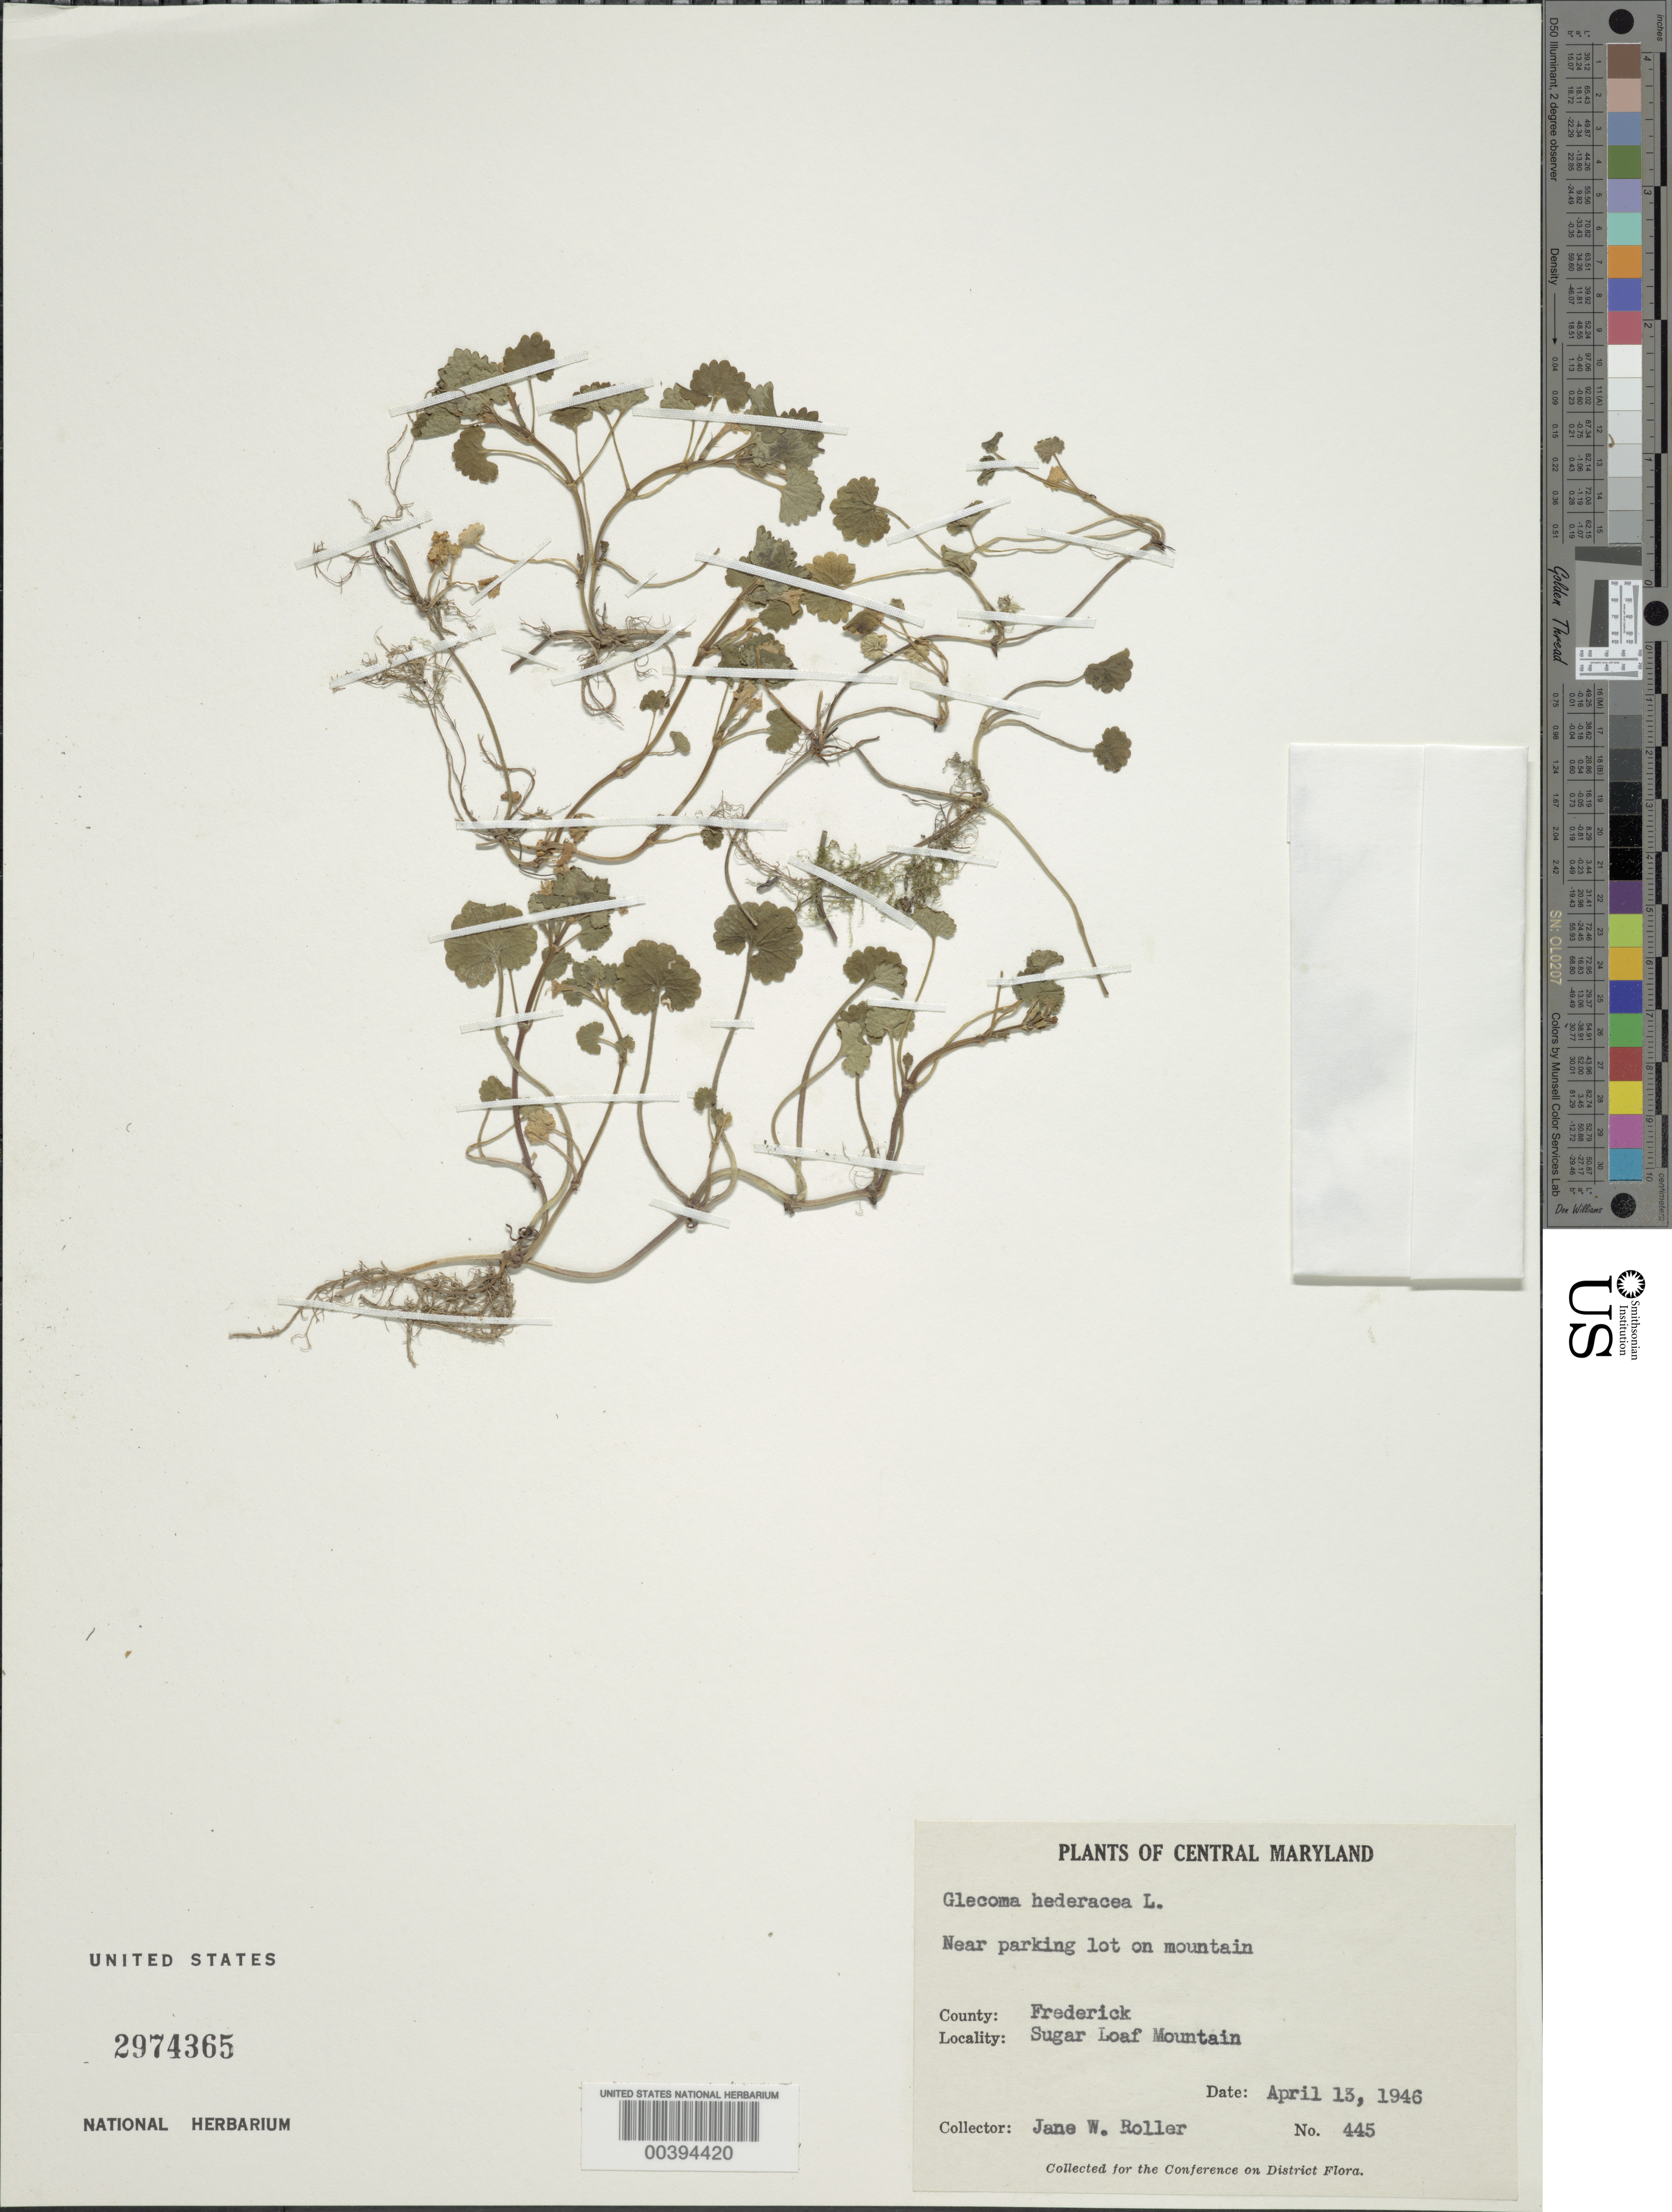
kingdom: Plantae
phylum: Tracheophyta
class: Magnoliopsida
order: Lamiales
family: Lamiaceae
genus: Glechoma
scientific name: Glechoma hederacea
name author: L.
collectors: J. W. Roller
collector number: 445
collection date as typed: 13 Apr 1946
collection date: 1946-04-13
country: United States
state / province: Maryland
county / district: Frederick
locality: Sugar Loaf Mt.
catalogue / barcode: US 2974365